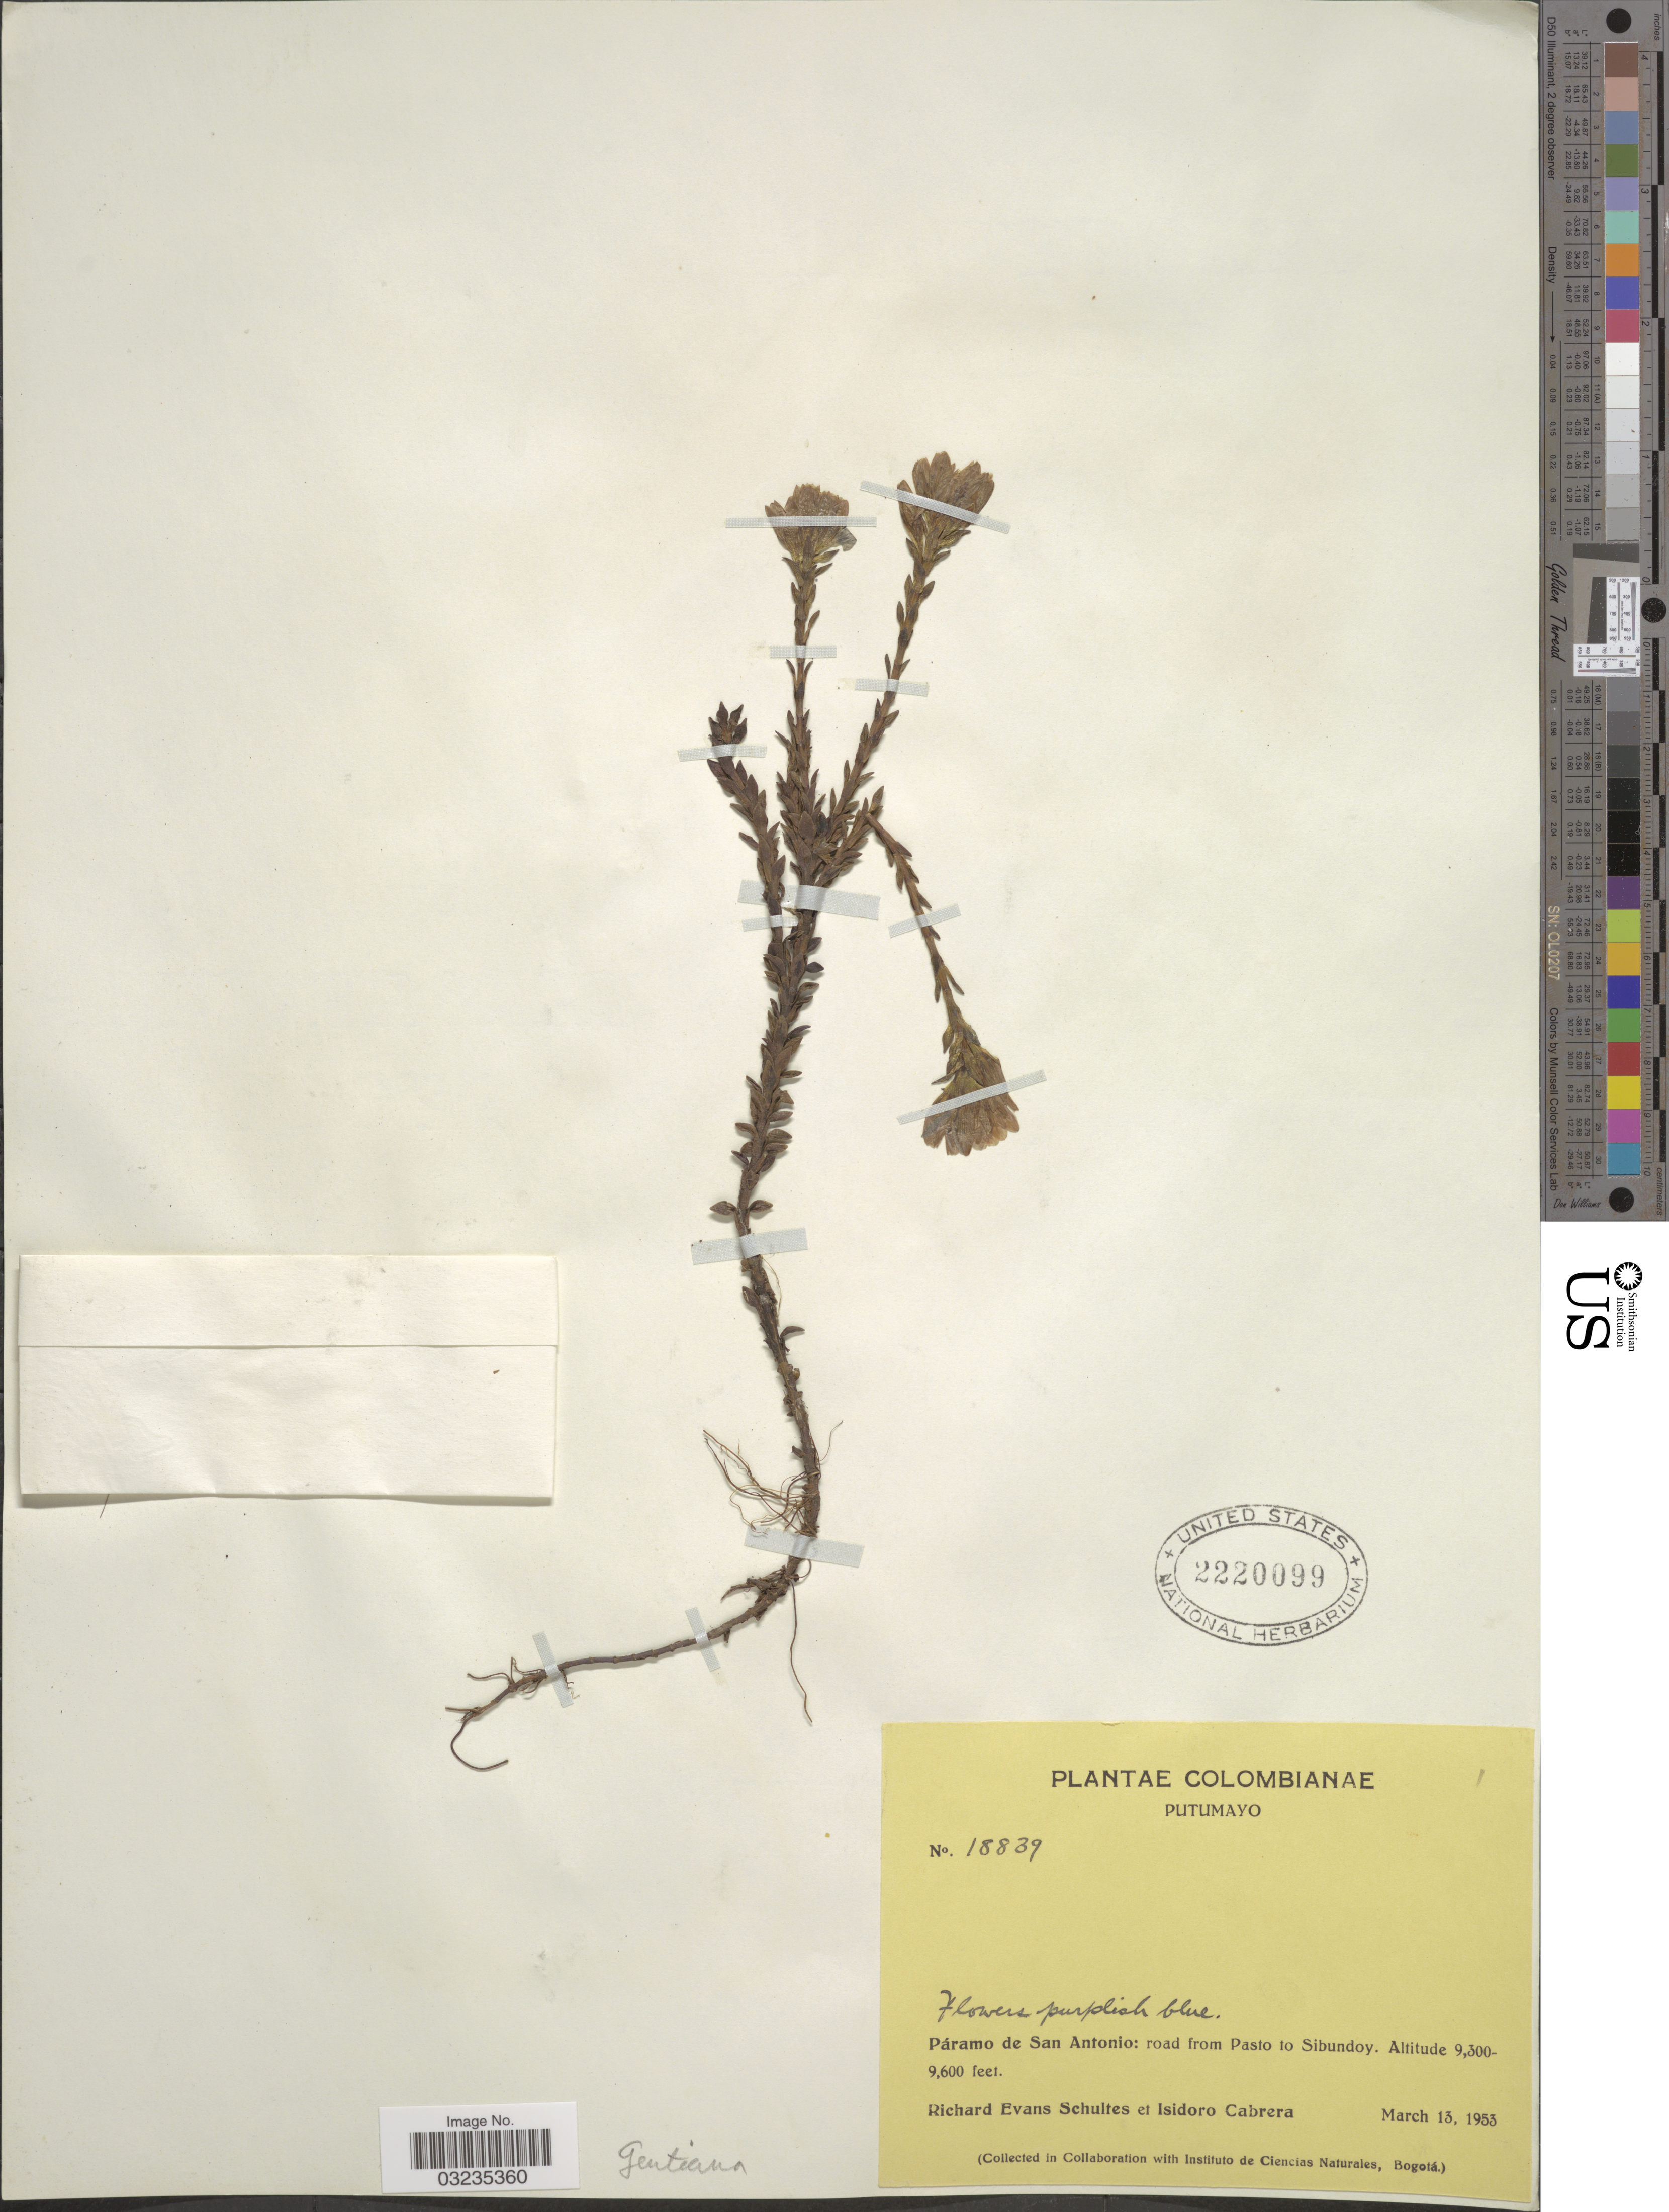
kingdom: Plantae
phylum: Tracheophyta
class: Magnoliopsida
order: Gentianales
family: Gentianaceae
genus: Gentiana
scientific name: Gentiana sp.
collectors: R. E. Schultes & I. Cabrera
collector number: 18839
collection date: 1953-03-13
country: Colombia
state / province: Putumayo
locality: Páramo de San Antonio: road from Pasto to Sibundoy.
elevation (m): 2835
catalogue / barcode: US 2220099